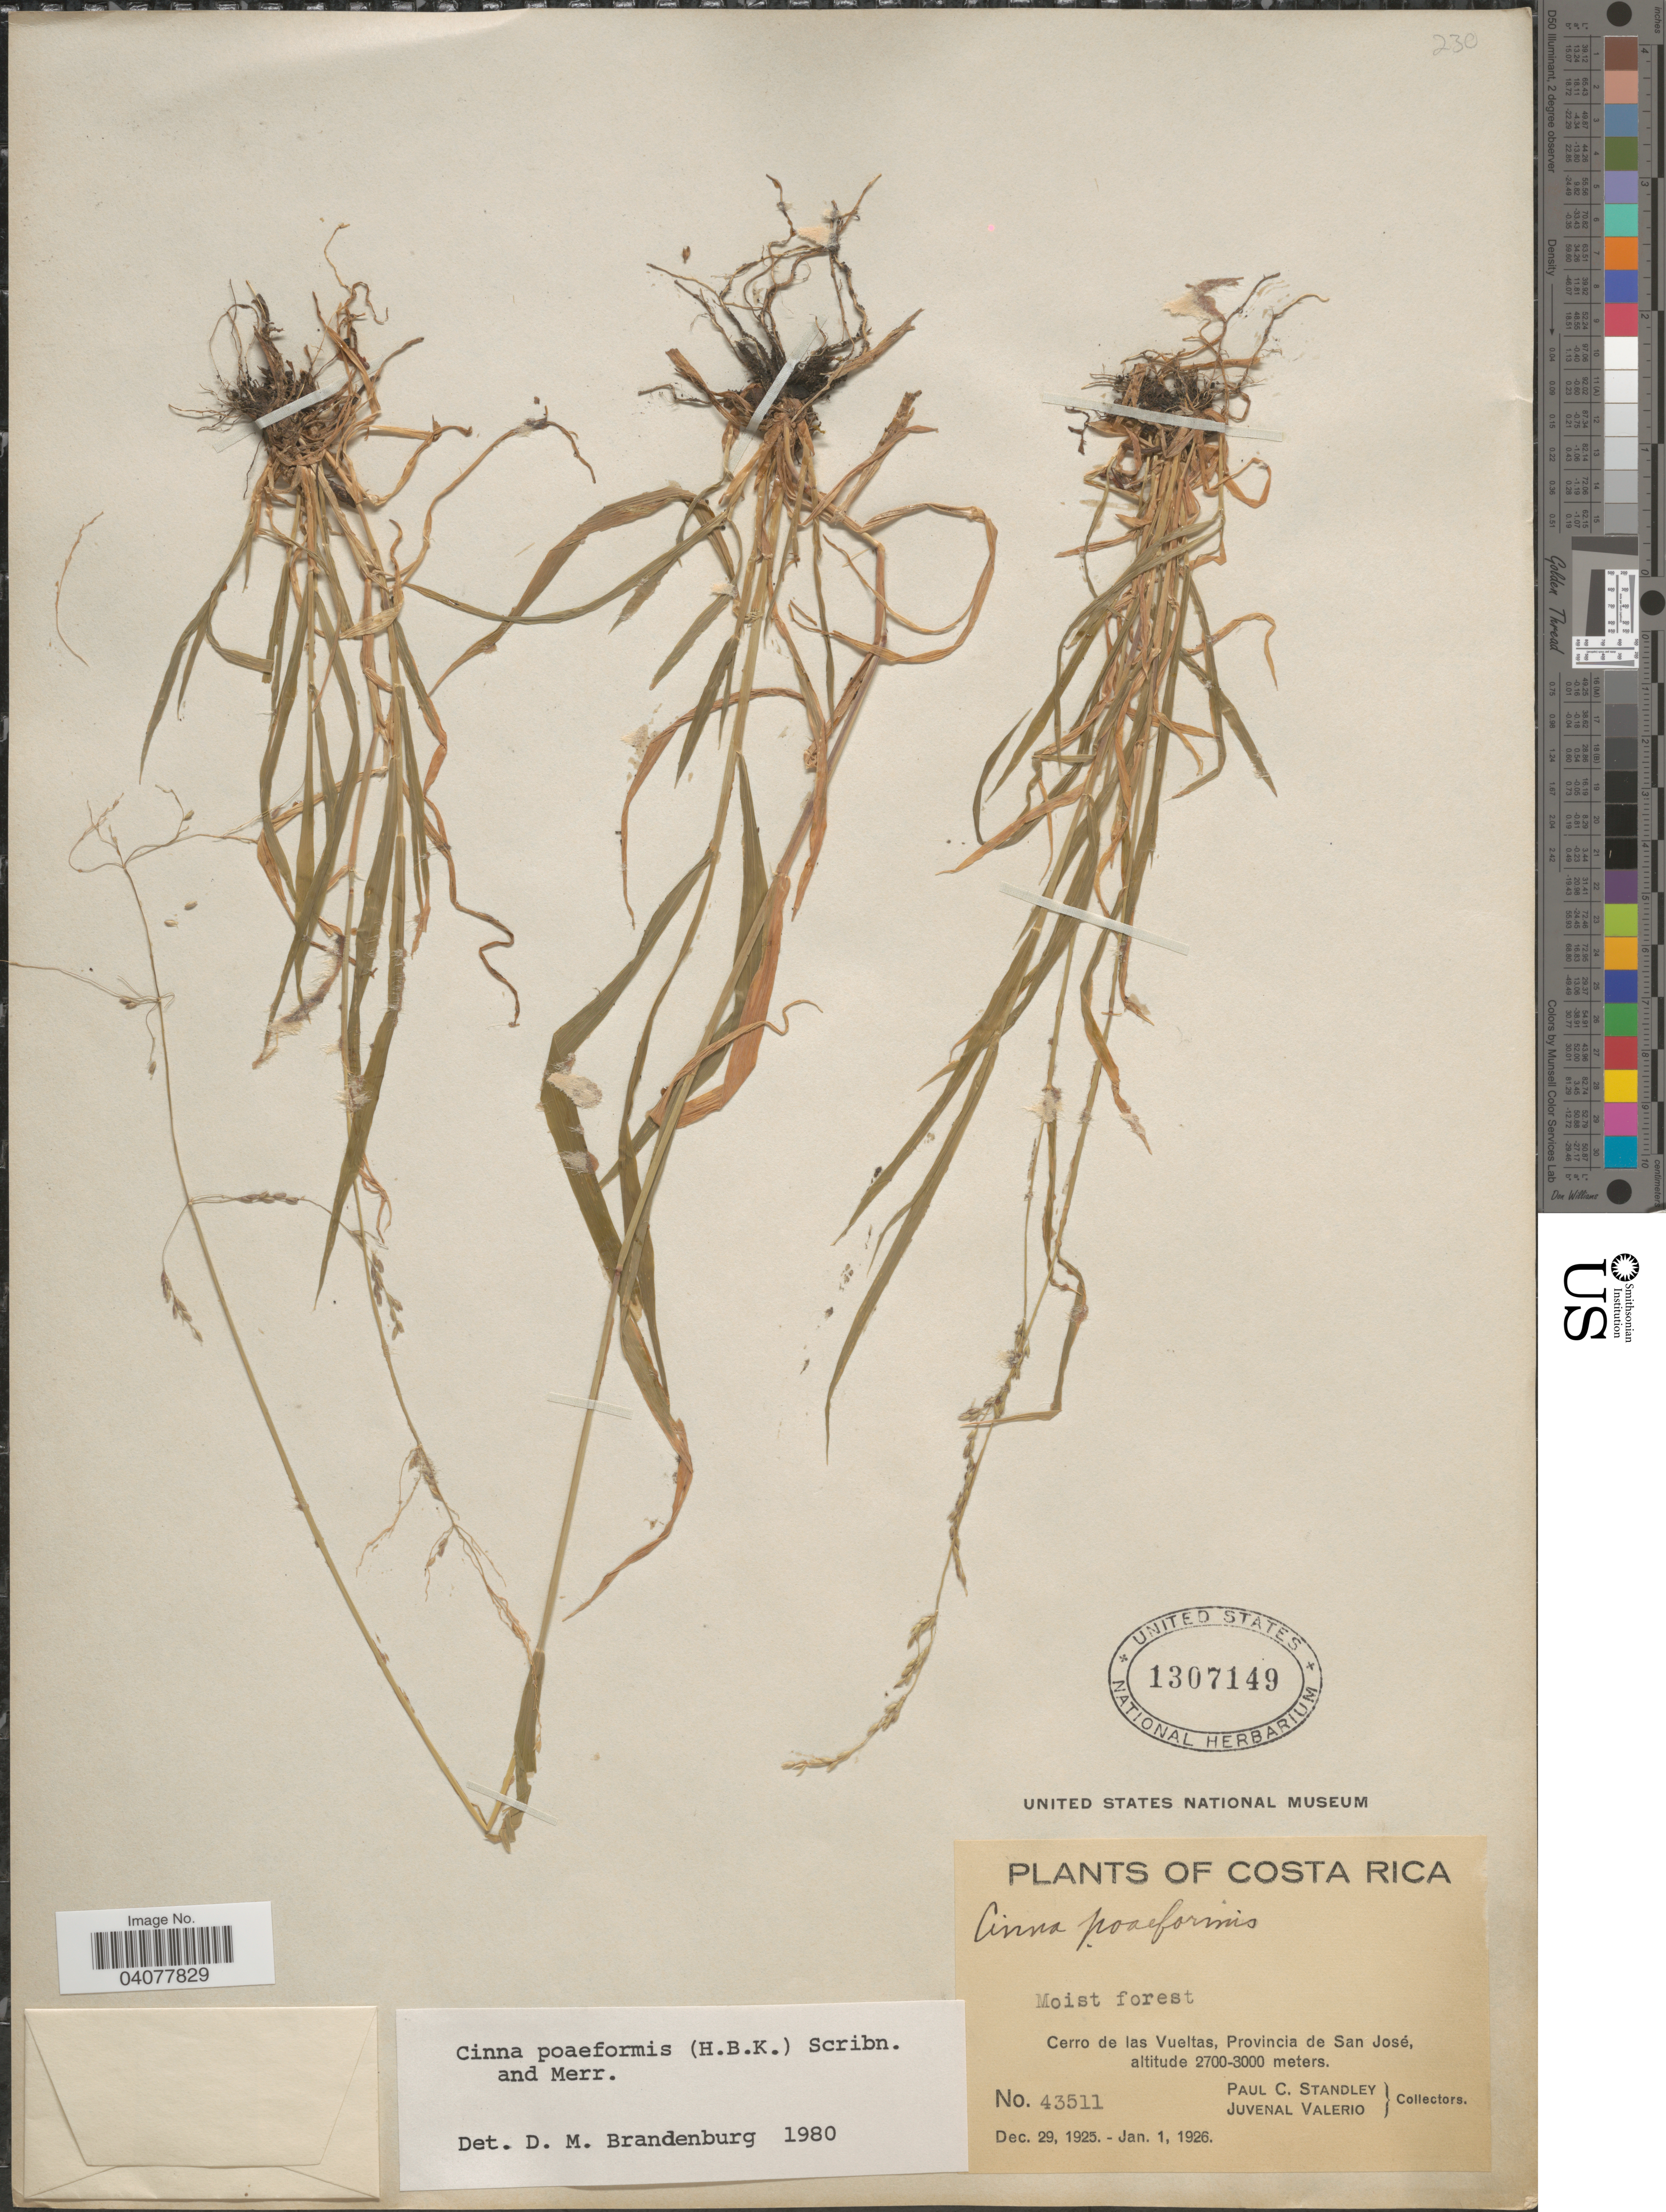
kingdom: Plantae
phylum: Tracheophyta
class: Liliopsida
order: Poales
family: Poaceae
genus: Cinna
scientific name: Cinna poiformis (Kunth) Scribn. & Merr.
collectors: P. C. Standley & J. Valerio R.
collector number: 43511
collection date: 1925-12-29/1926-01-01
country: Costa Rica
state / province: San José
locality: Moist forest. Cerro de las Vueltas.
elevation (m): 2700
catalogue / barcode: US 1307149